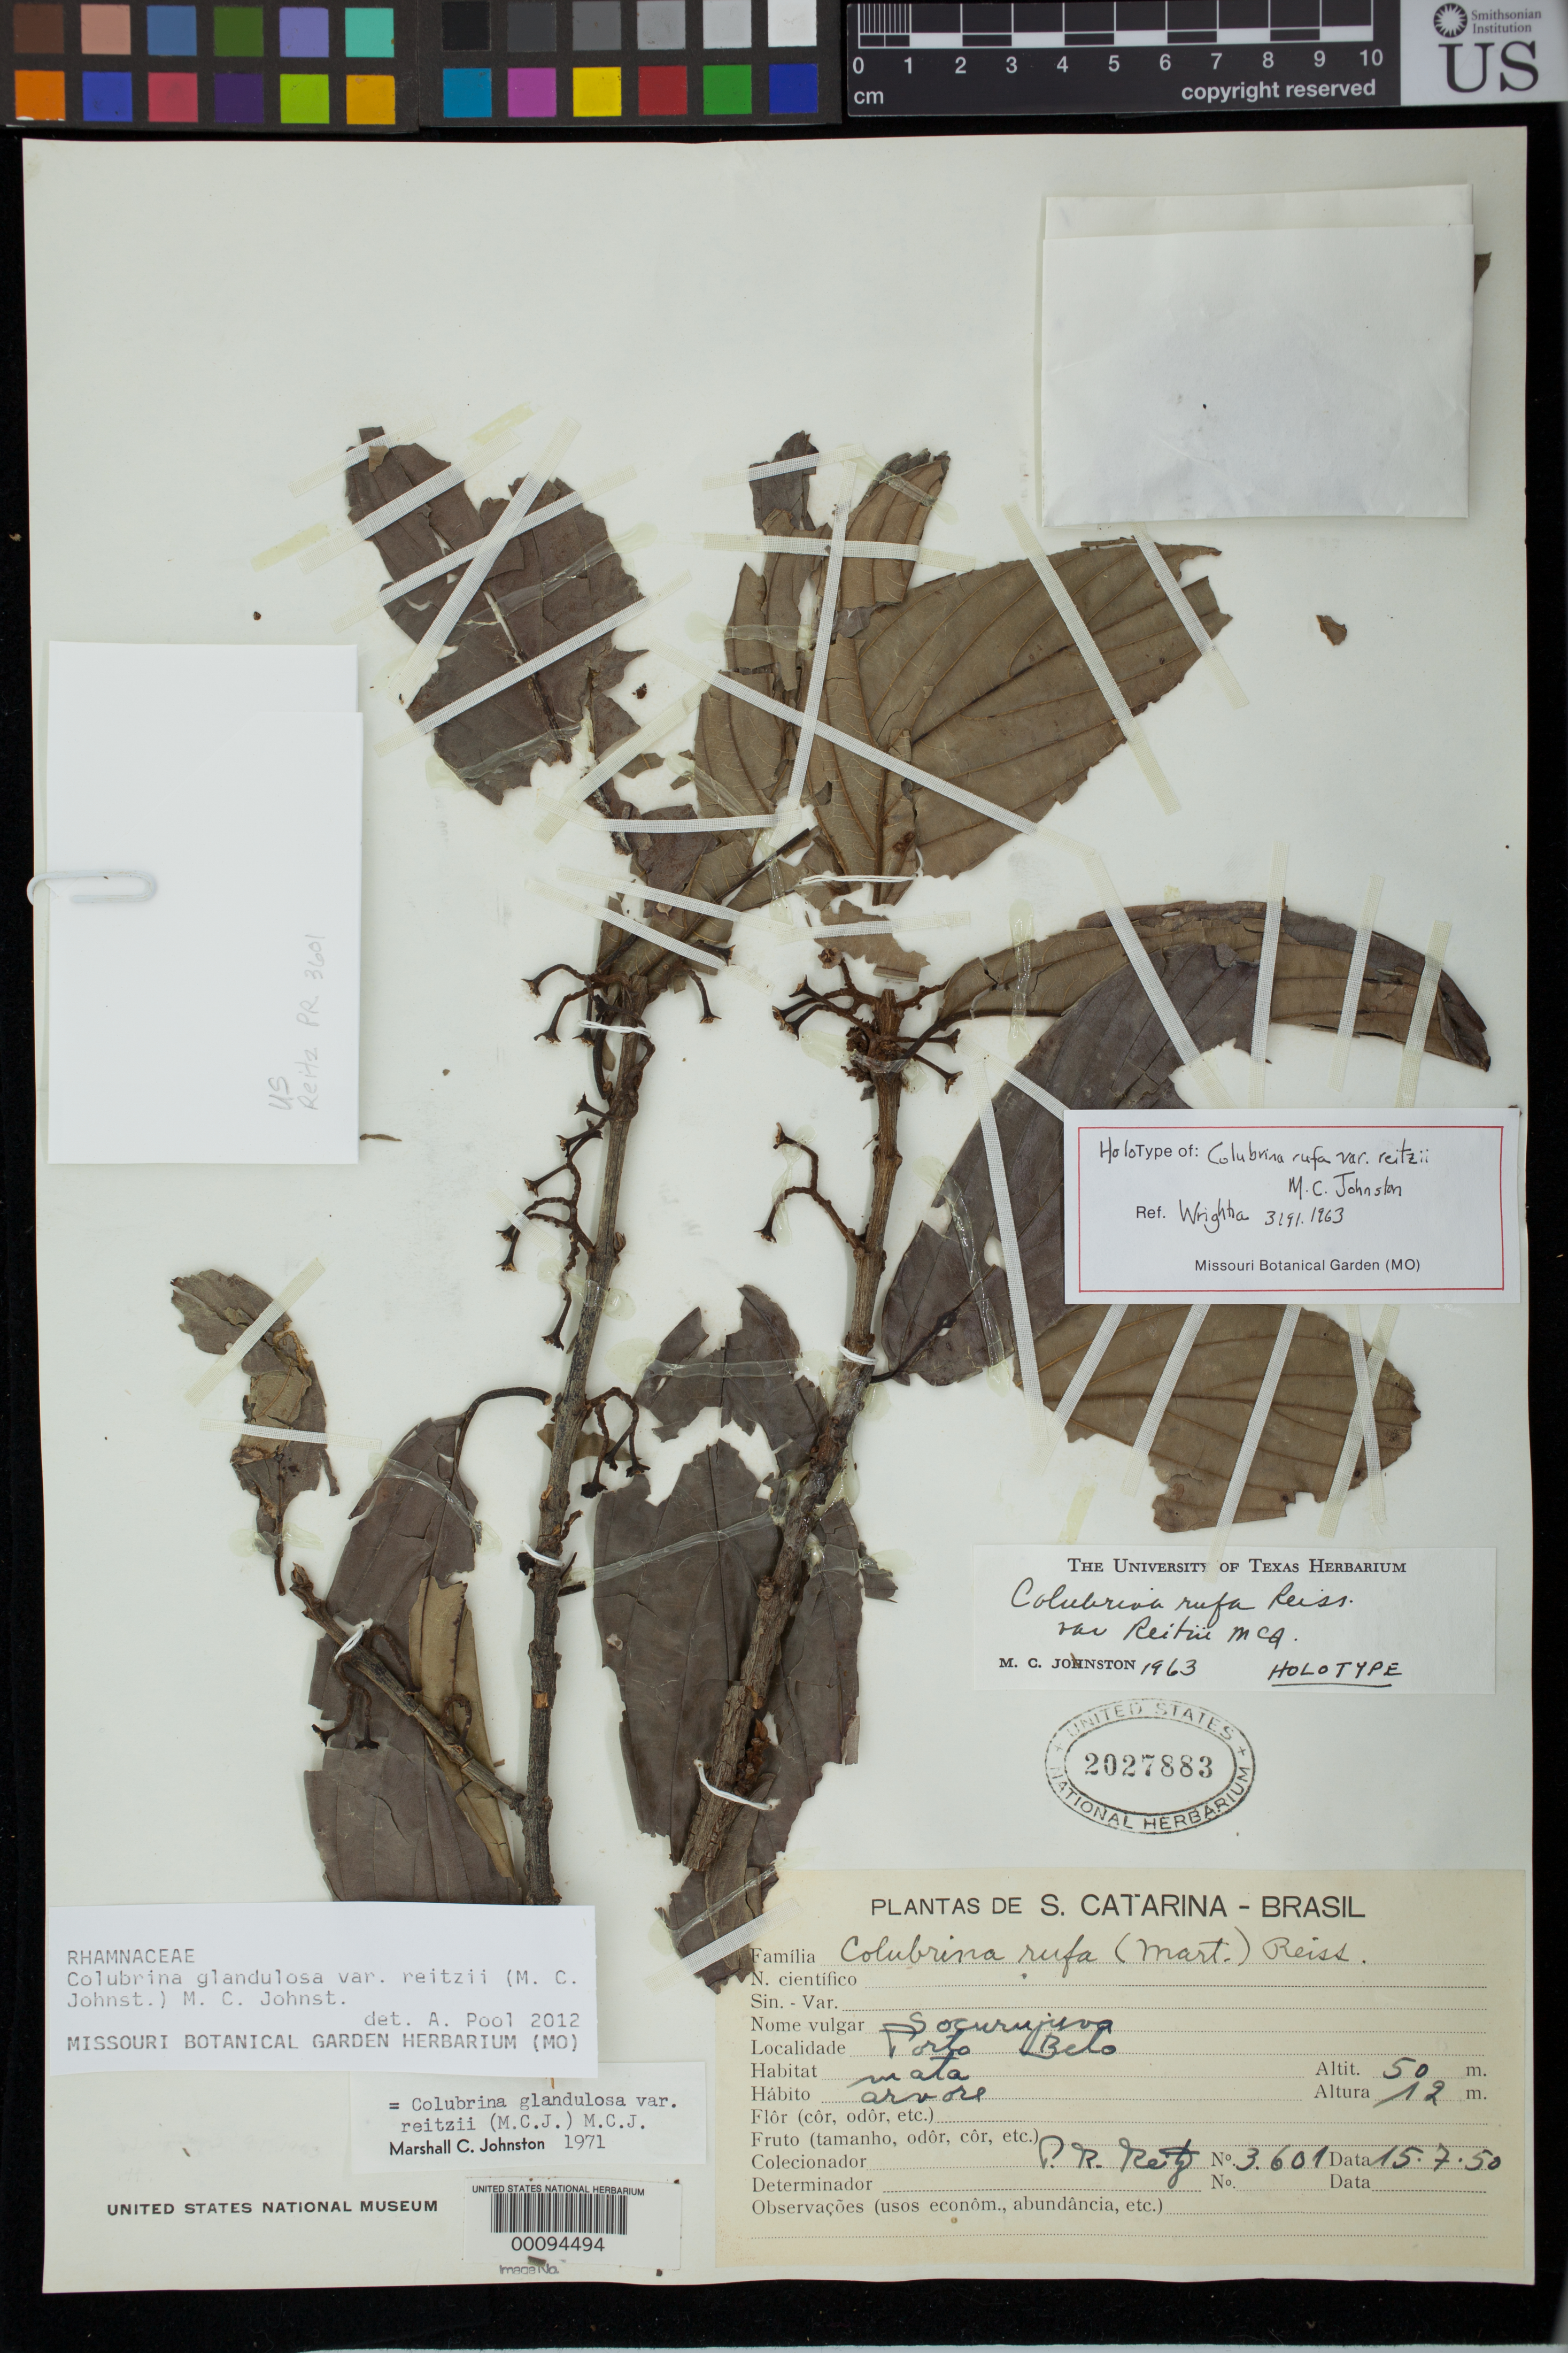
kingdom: Plantae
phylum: Tracheophyta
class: Magnoliopsida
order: Rosales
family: Rhamnaceae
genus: Colubrina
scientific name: Colubrina rufa var. reitzii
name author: M.C. Johnst.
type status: Holotype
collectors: R. Reitz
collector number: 3601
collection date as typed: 1950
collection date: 1950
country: Brazil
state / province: Santa Catarina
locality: Porto Belo.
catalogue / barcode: US 2027883